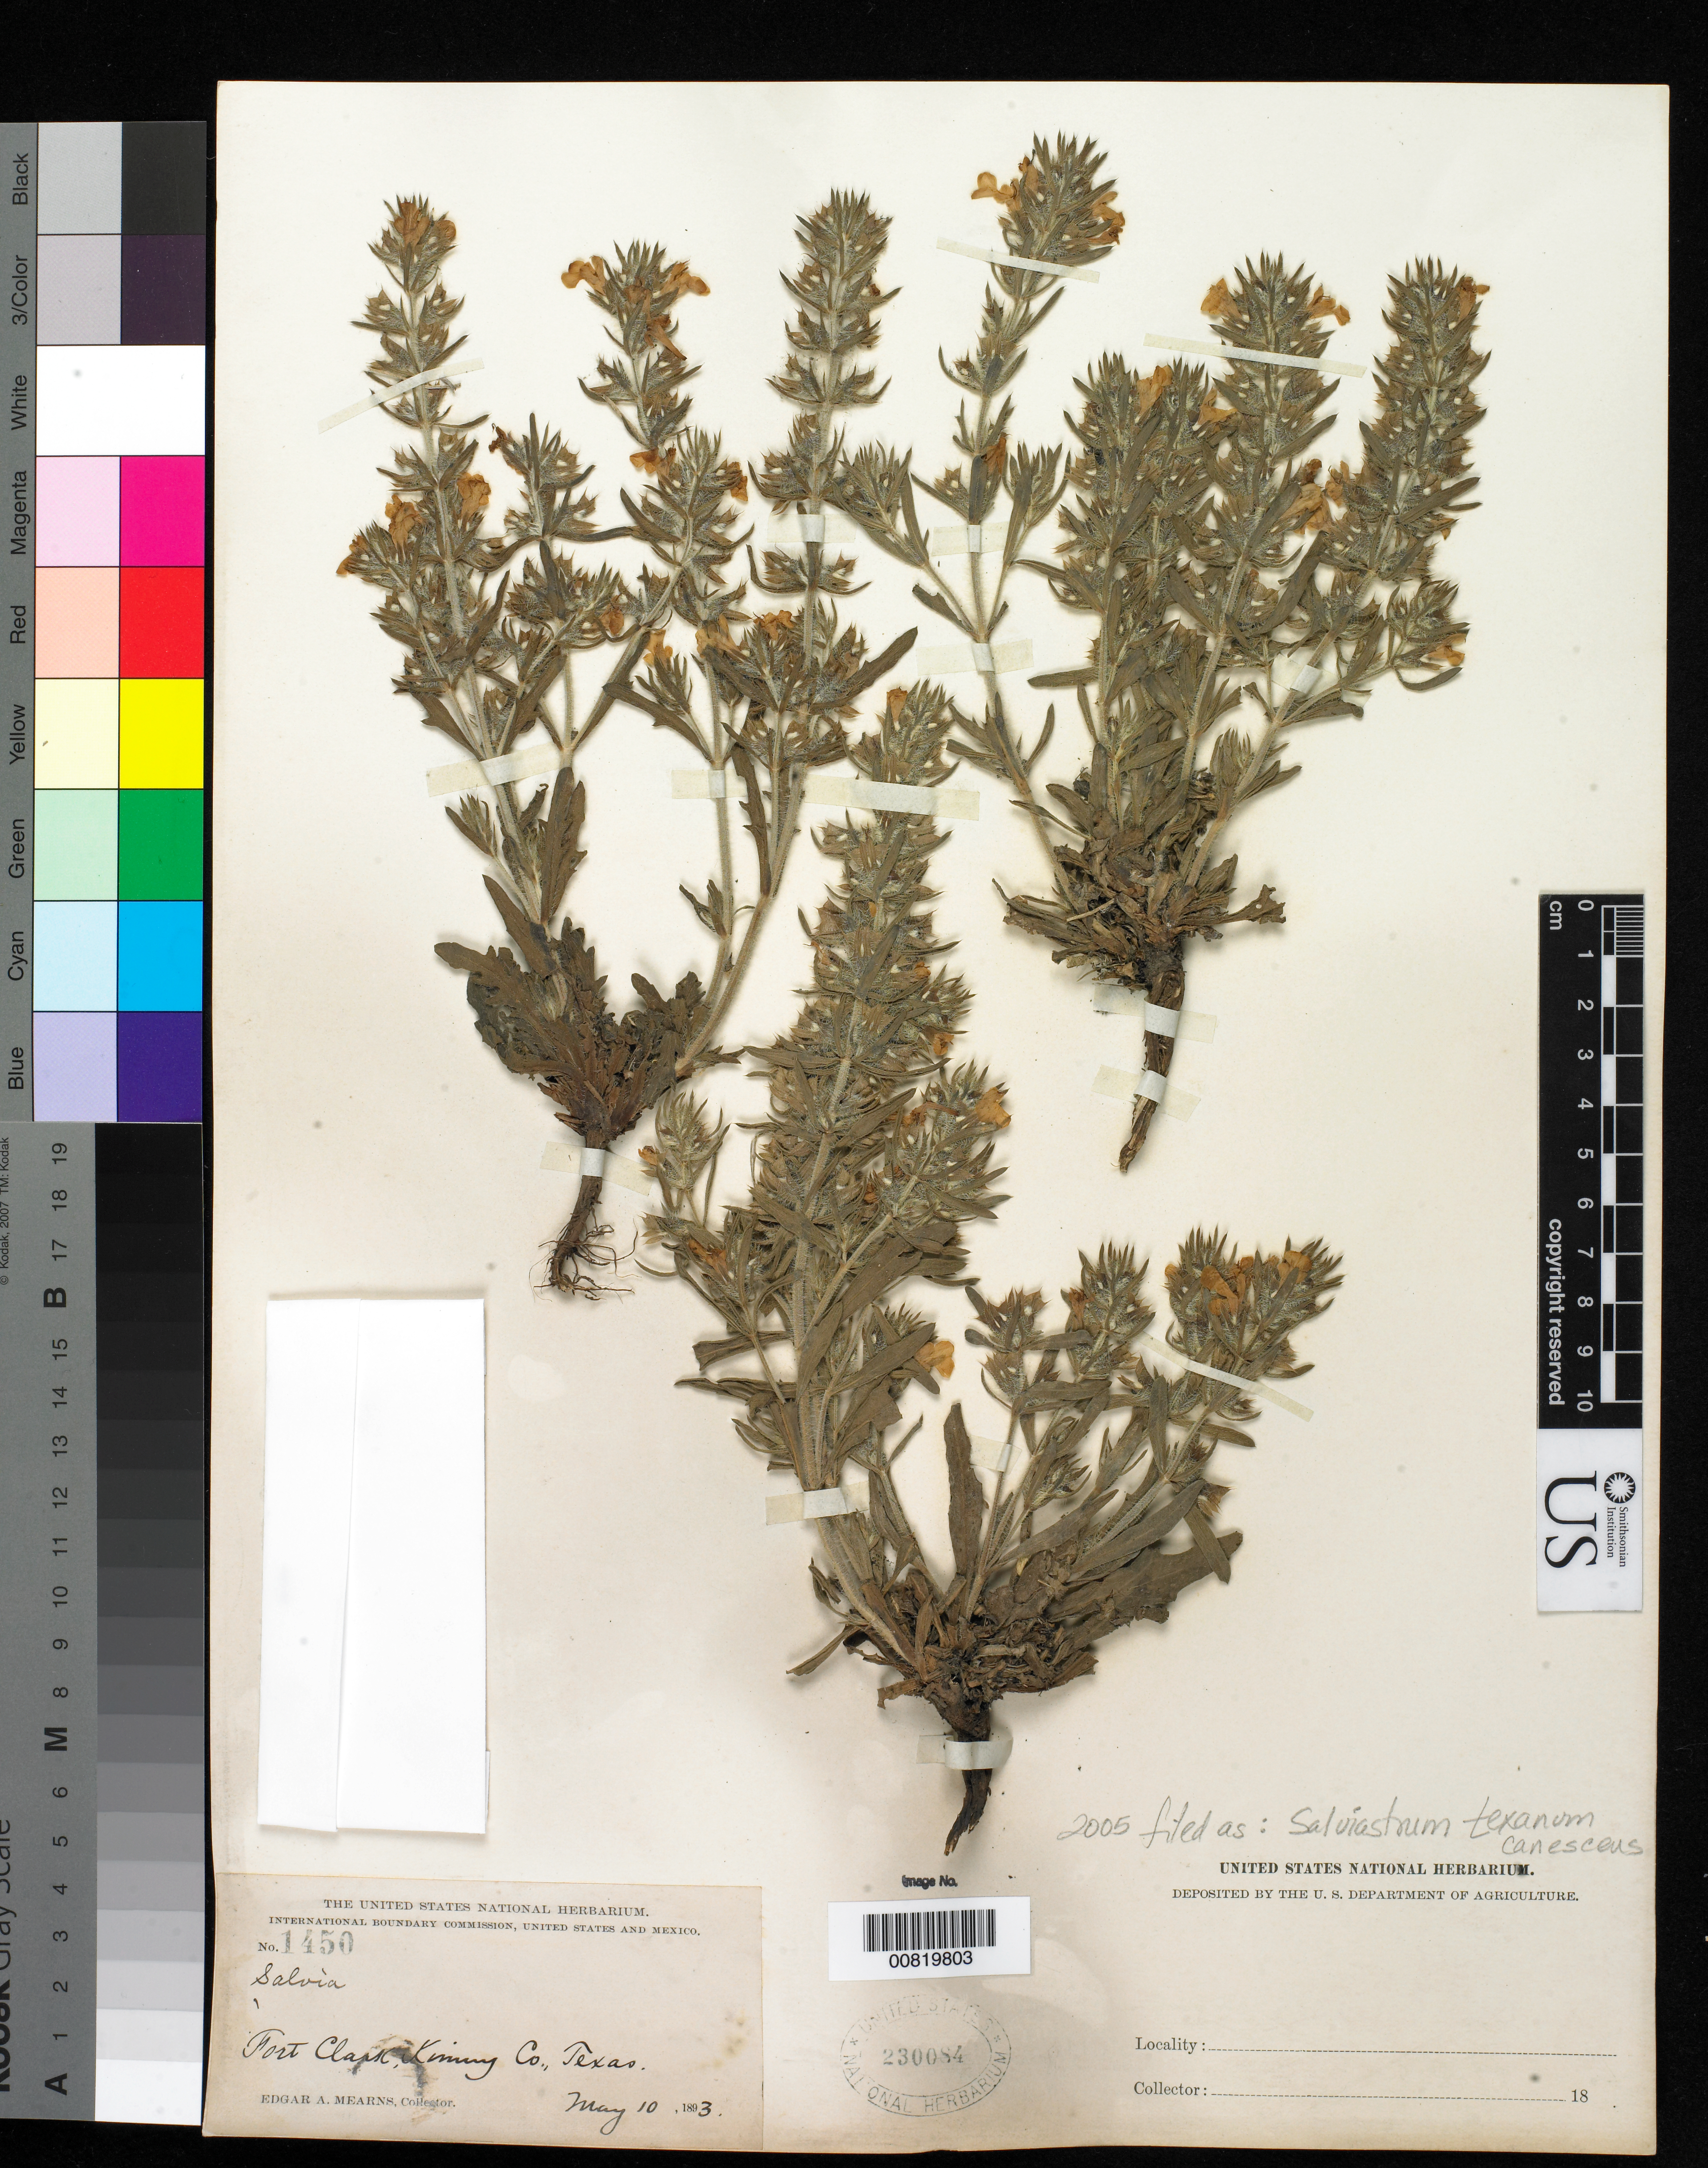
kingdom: Plantae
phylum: Tracheophyta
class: Magnoliopsida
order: Lamiales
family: Lamiaceae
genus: Salviastrum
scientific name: Salviastrum texanum var. canescens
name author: (A. Gray) Cory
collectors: E. A. Mearns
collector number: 1450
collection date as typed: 10 May 1893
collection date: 1893-05-10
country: United States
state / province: Texas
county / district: Kinney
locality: Fort Clark, Kinney County, Texas.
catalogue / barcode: US 230084